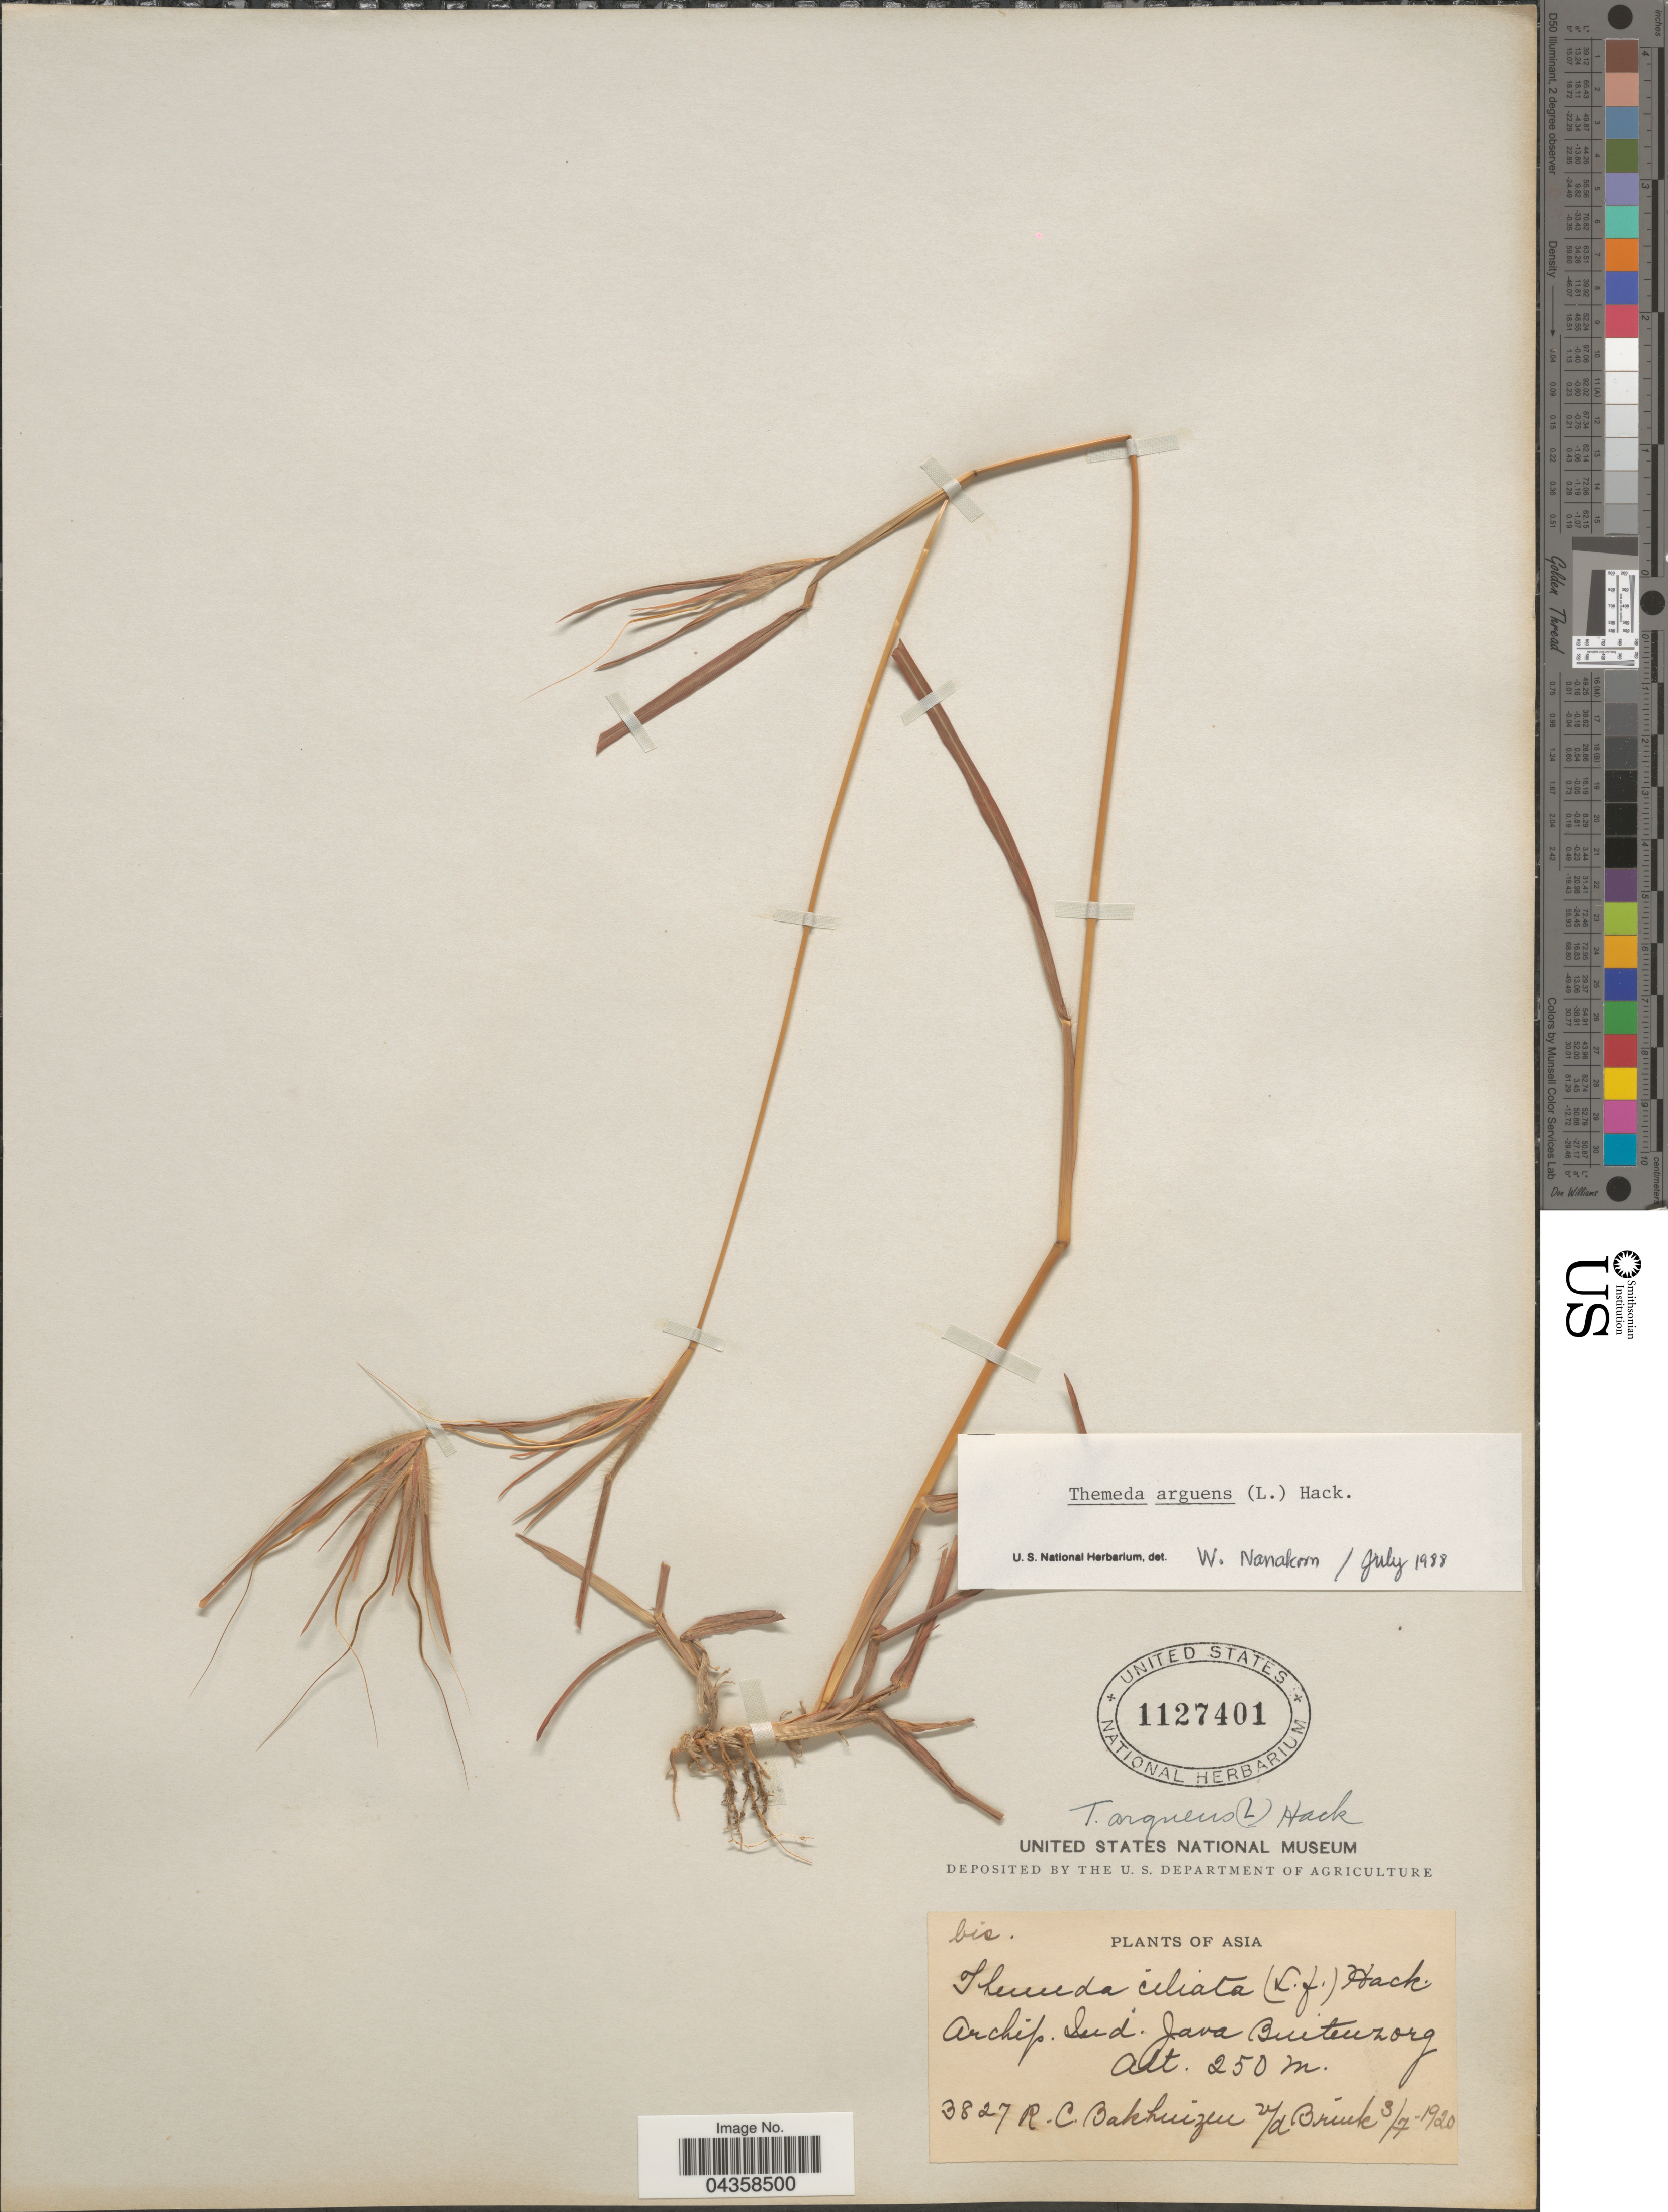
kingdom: Plantae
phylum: Tracheophyta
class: Liliopsida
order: Poales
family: Poaceae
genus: Themeda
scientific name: Themeda arguens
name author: (L.) Hack.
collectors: R. C. Bakhuizen van den Brink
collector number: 3827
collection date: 1920-07-03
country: Indonesia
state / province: Java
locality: Archip. Ind. Java Buitenzorg.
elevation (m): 250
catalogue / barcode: US 1127401